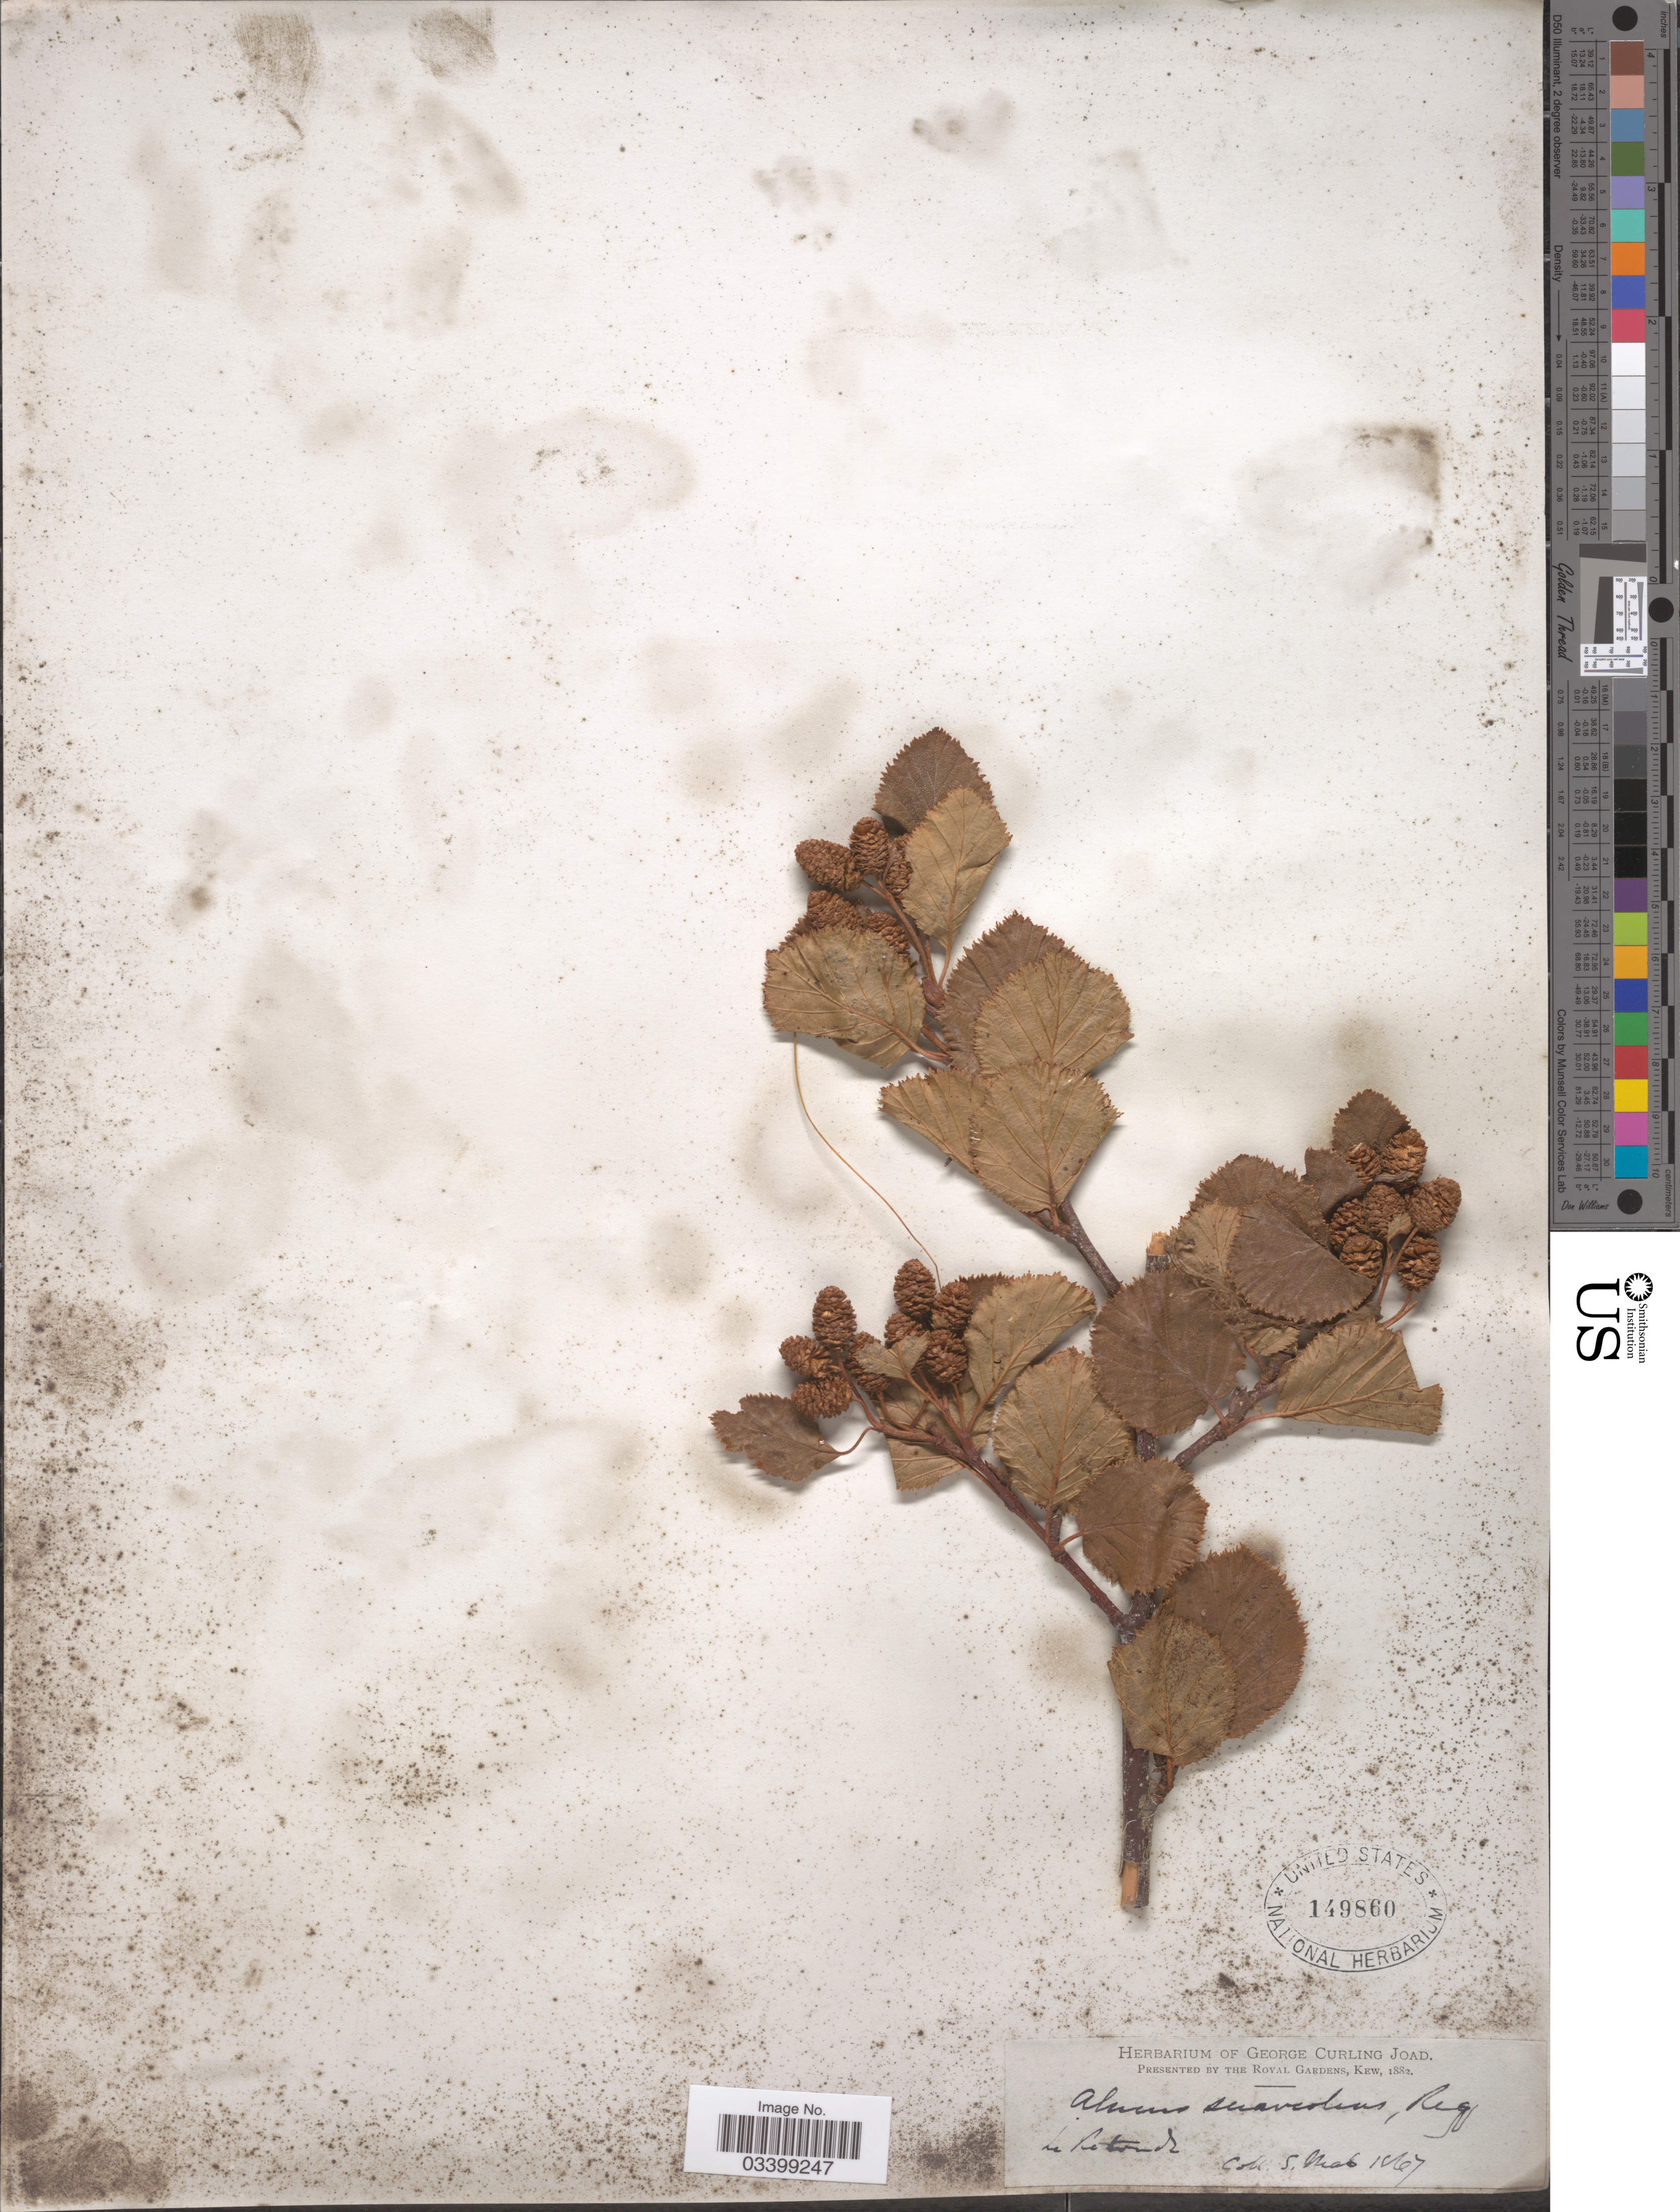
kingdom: Plantae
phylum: Tracheophyta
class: Magnoliopsida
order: Fagales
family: Betulaceae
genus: Alnus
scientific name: Alnus alnobetula subsp. suaveolens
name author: (Req.) Lambinon & Kerguélen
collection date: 1867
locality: Li Ketondz [interpreted].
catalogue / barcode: US 149860